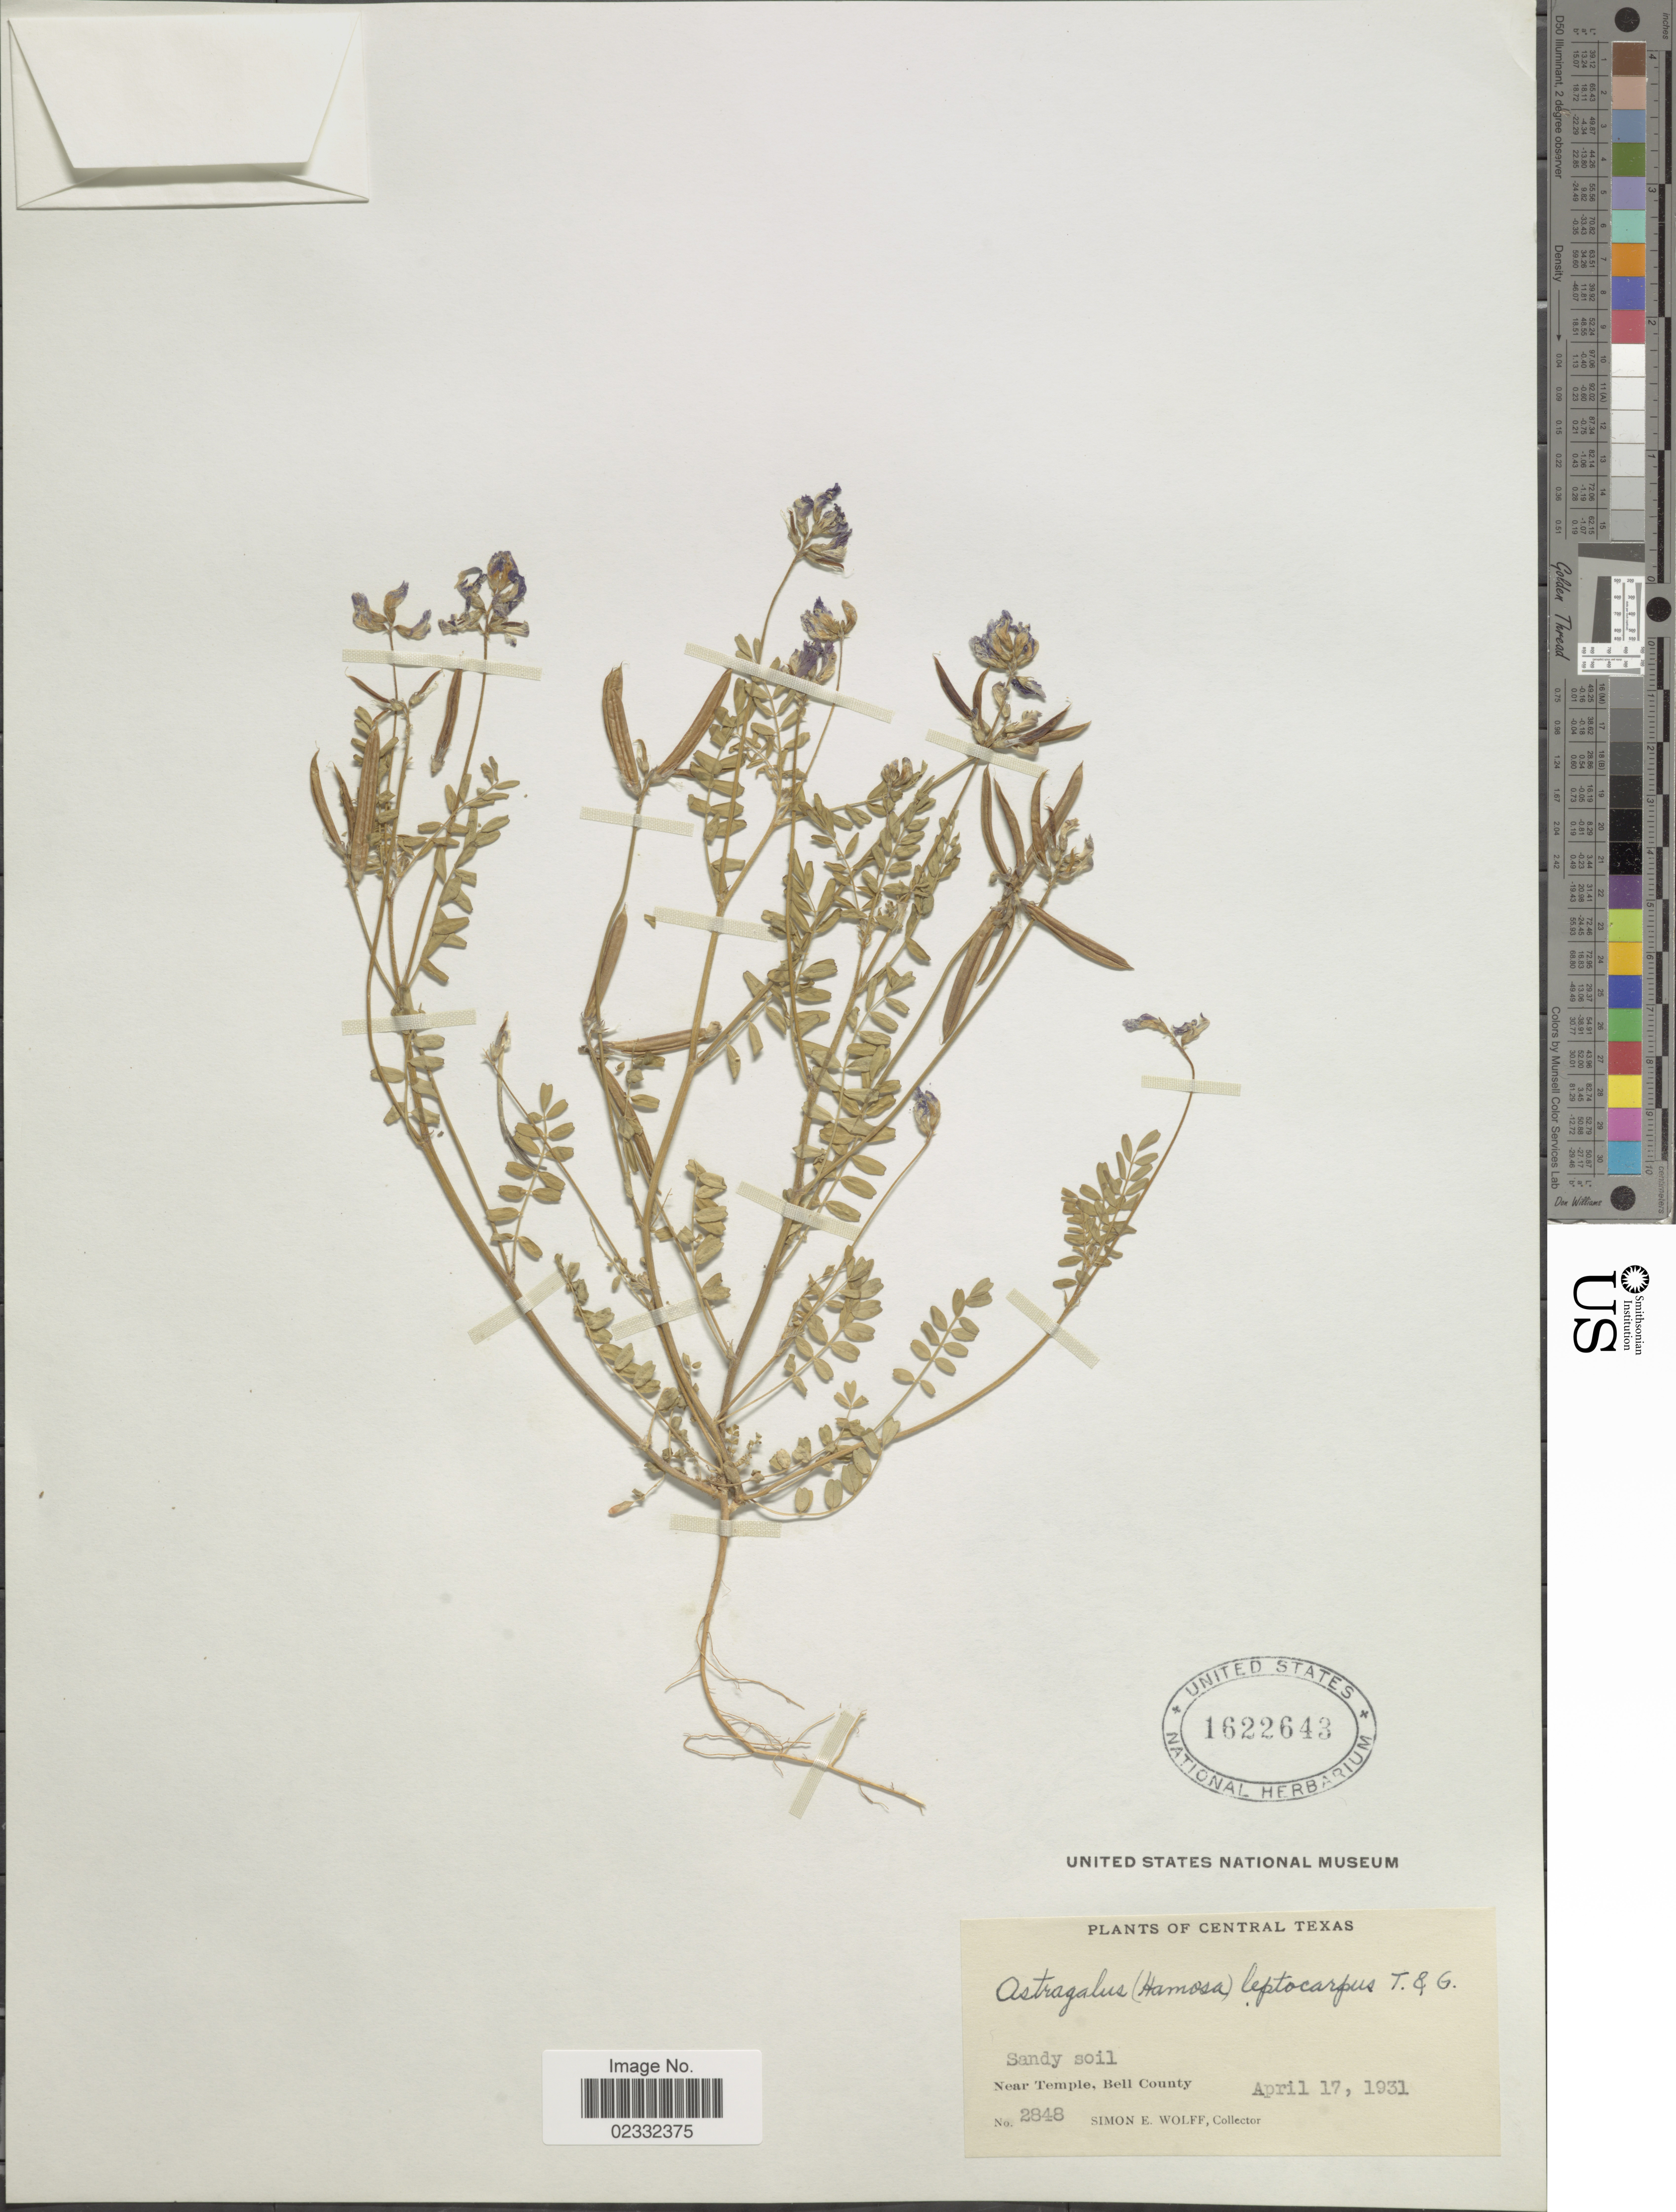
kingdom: Plantae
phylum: Tracheophyta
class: Magnoliopsida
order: Fabales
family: Fabaceae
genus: Astragalus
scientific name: Astragalus leptocarpus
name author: Torr. & A. Gray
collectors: S. E. Wolff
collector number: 2848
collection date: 1931-04-17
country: United States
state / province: Texas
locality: Central Texas, Near Temple, Bell County.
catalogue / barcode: US 1622643